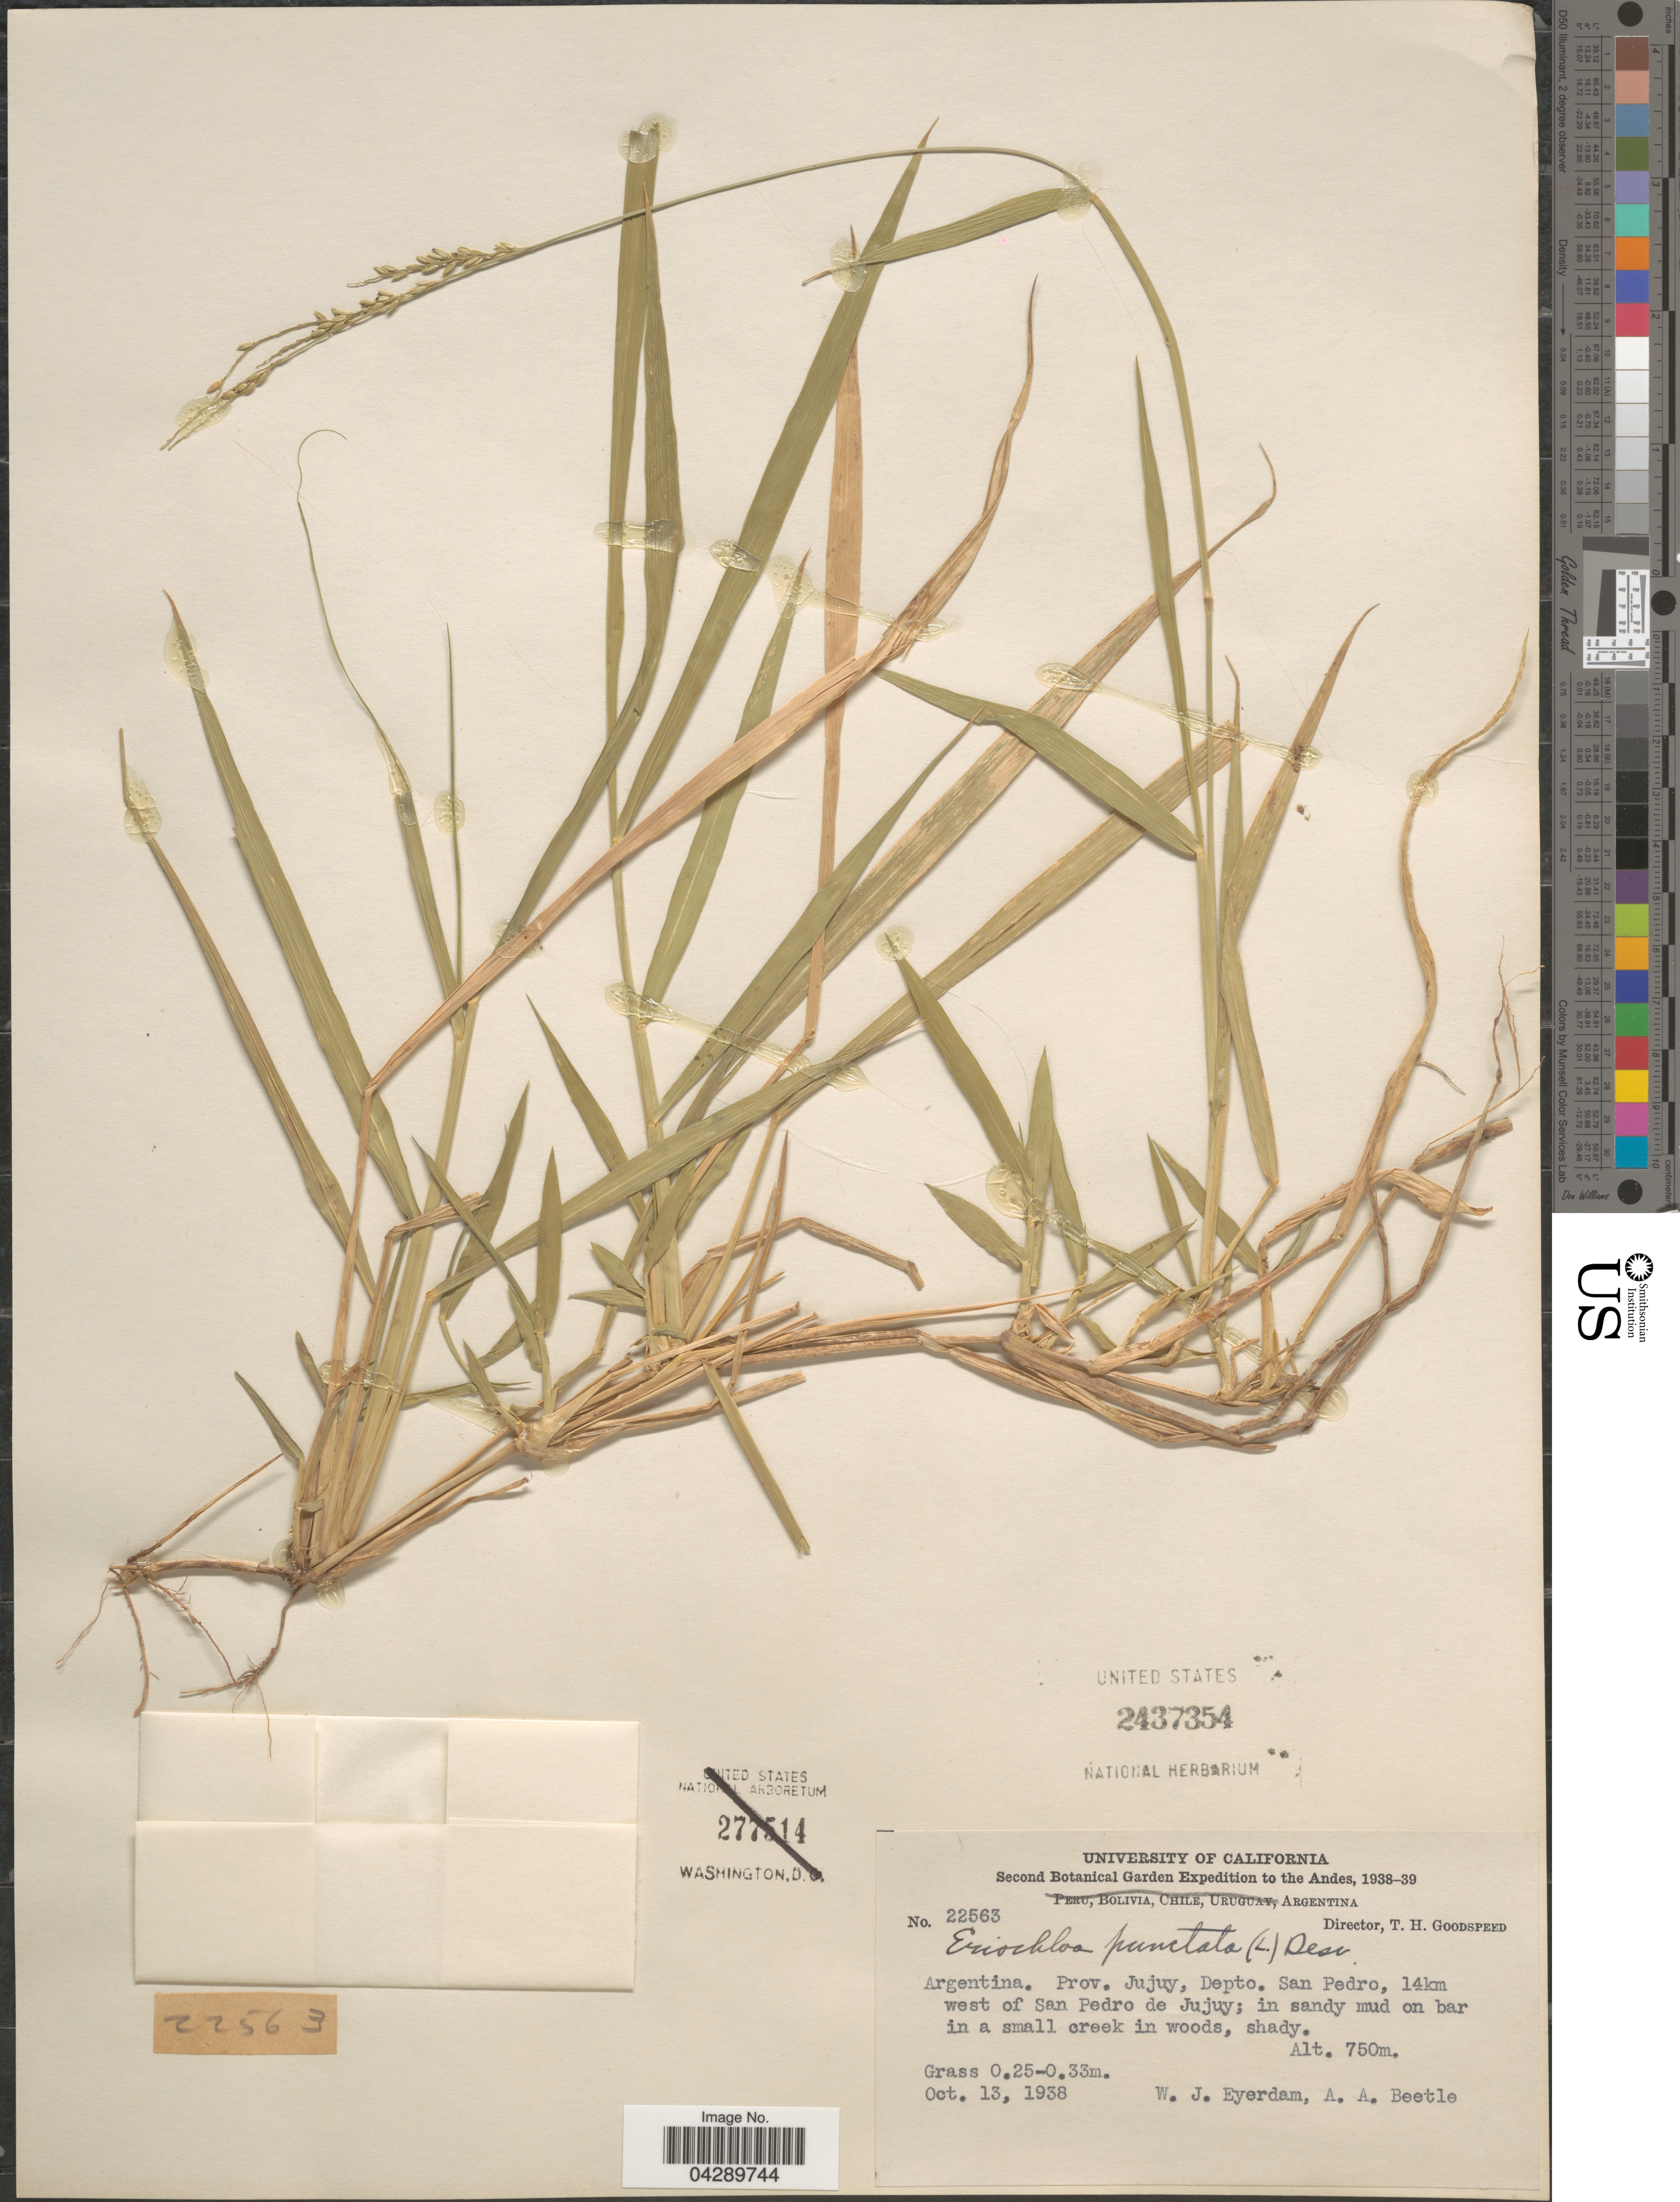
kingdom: Plantae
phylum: Tracheophyta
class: Liliopsida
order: Poales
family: Poaceae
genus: Eriochloa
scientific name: Eriochloa punctata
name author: (L.) Desv. ex Ham.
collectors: W. J. Eyerdam & A. A. Beetle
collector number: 22563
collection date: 1938-10-13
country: Argentina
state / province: Jujuy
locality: Depto. San Pedro, 14km west of San Pedro de Jujuy.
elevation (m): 750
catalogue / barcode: US 2437354